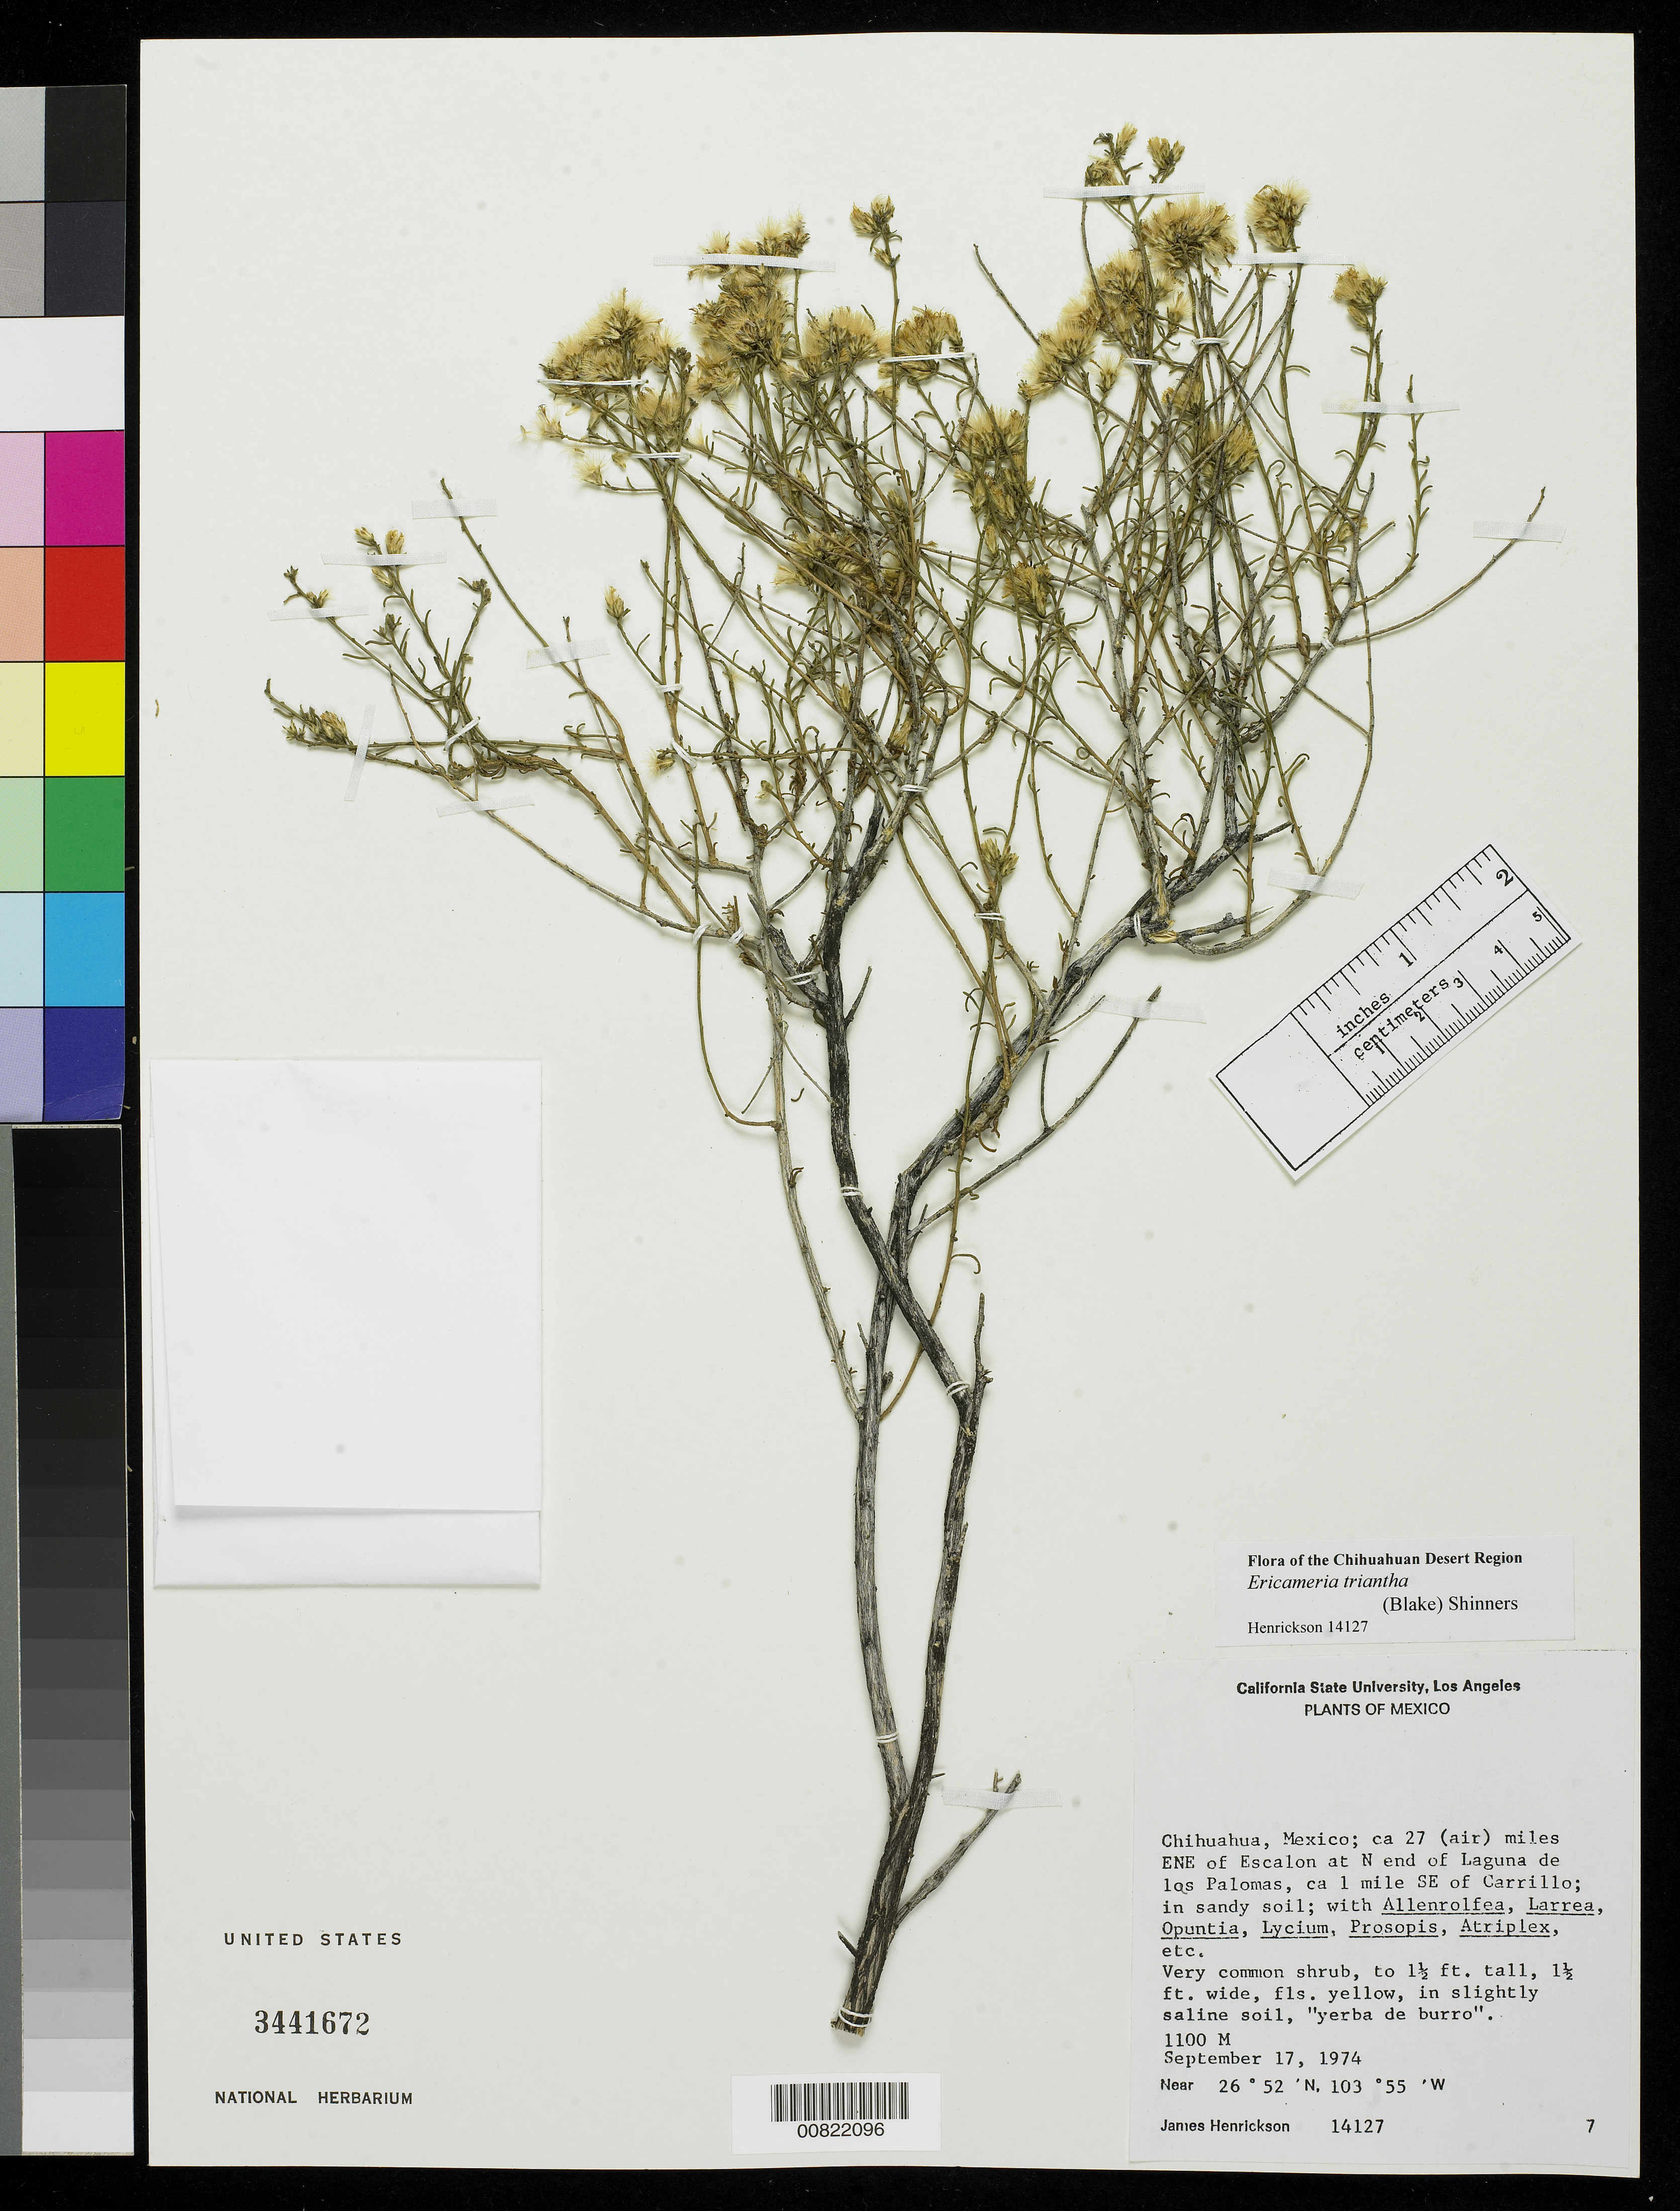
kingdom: Plantae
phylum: Tracheophyta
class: Magnoliopsida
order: Asterales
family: Asteraceae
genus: Xylothamia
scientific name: Xylothamia triantha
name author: (S.F. Blake) G.L. Nesom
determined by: Urbatsch, Lowell E., Curator (LSU), Louisiana State University (UNITED STATES)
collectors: J. Henrickson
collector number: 14127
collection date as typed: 17 Sep 1974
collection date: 1974-09-17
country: Mexico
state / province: Chihuahua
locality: ca 27 (air) miles ENE of Escalon at N end of Laguna de Las Palomas, ca 1 mile SE of Carrillo, Chihuahua.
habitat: In sandy slightly saline soil; with Allenrolfea, Larrea, Opuntia, Lycium, Prosopis, Atriplex, etc.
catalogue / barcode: US 3441672